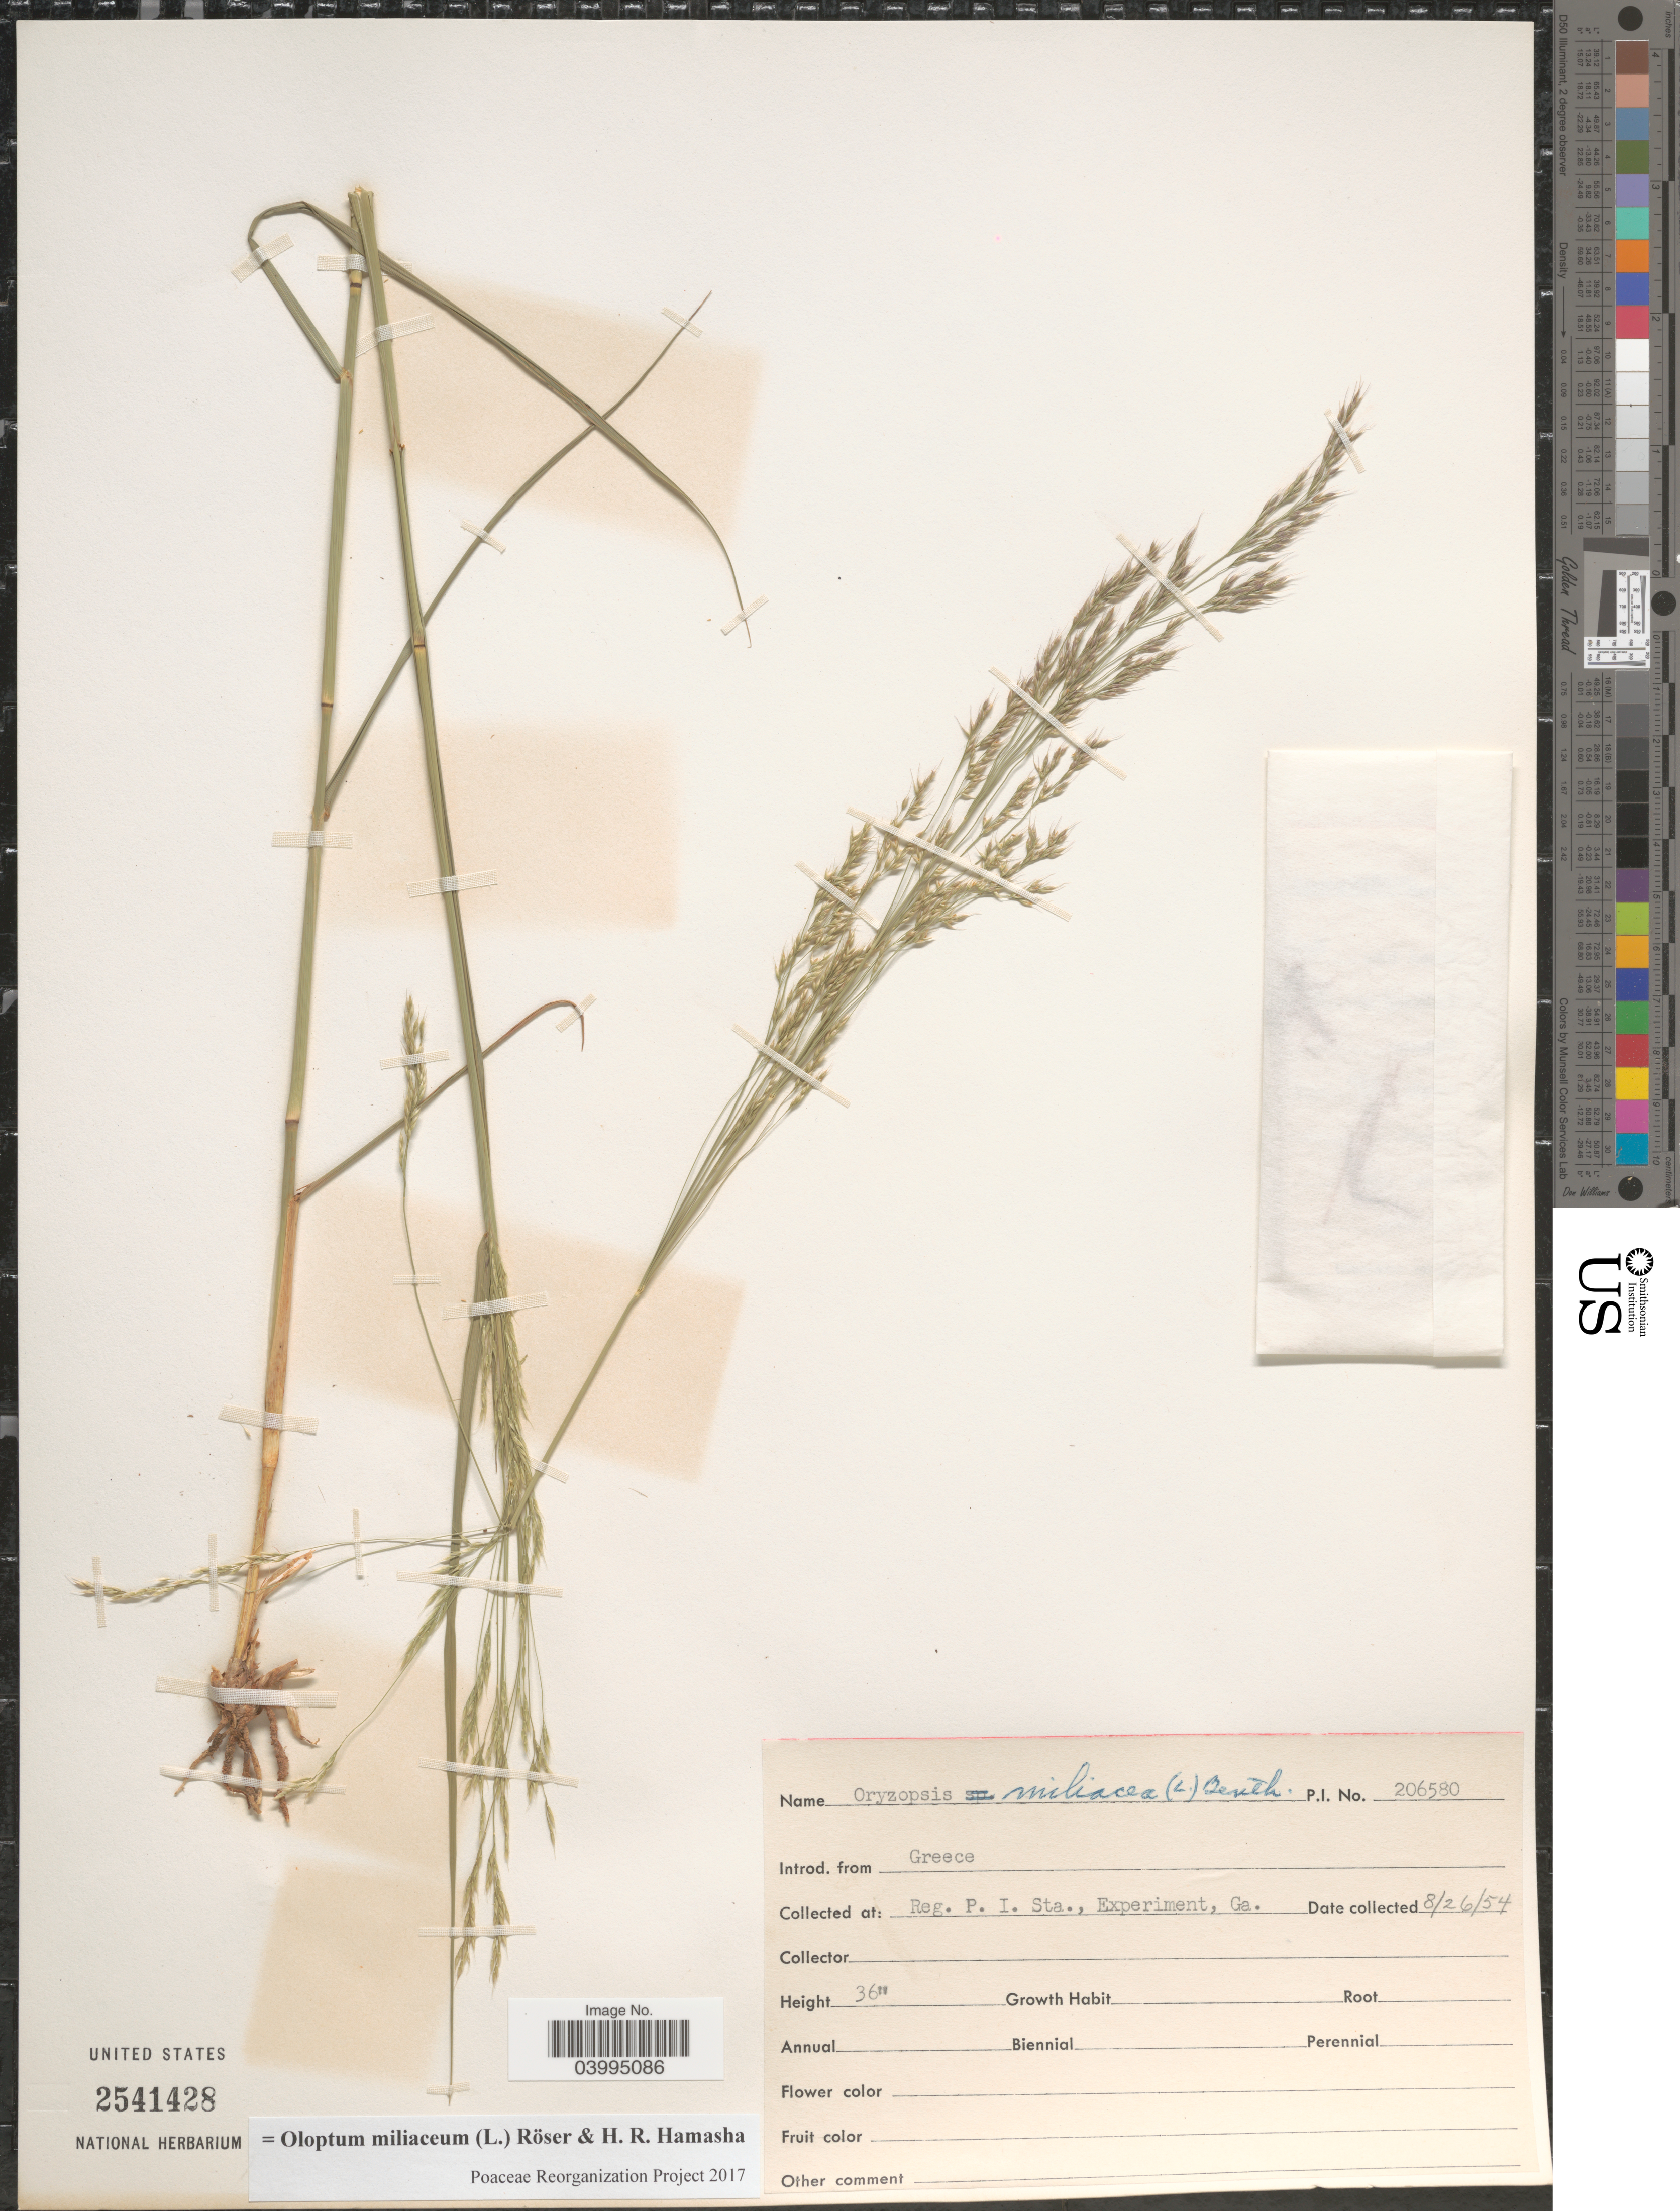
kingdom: Plantae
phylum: Tracheophyta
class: Liliopsida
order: Poales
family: Poaceae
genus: Oloptum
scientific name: Oloptum miliaceum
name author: Röser & H. R. Hamasha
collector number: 206580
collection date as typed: Transcribed d/m/y: 26/8/54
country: United States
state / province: Georgia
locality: Reg. P. I. Sta., Experiment.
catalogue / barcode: US 2541428